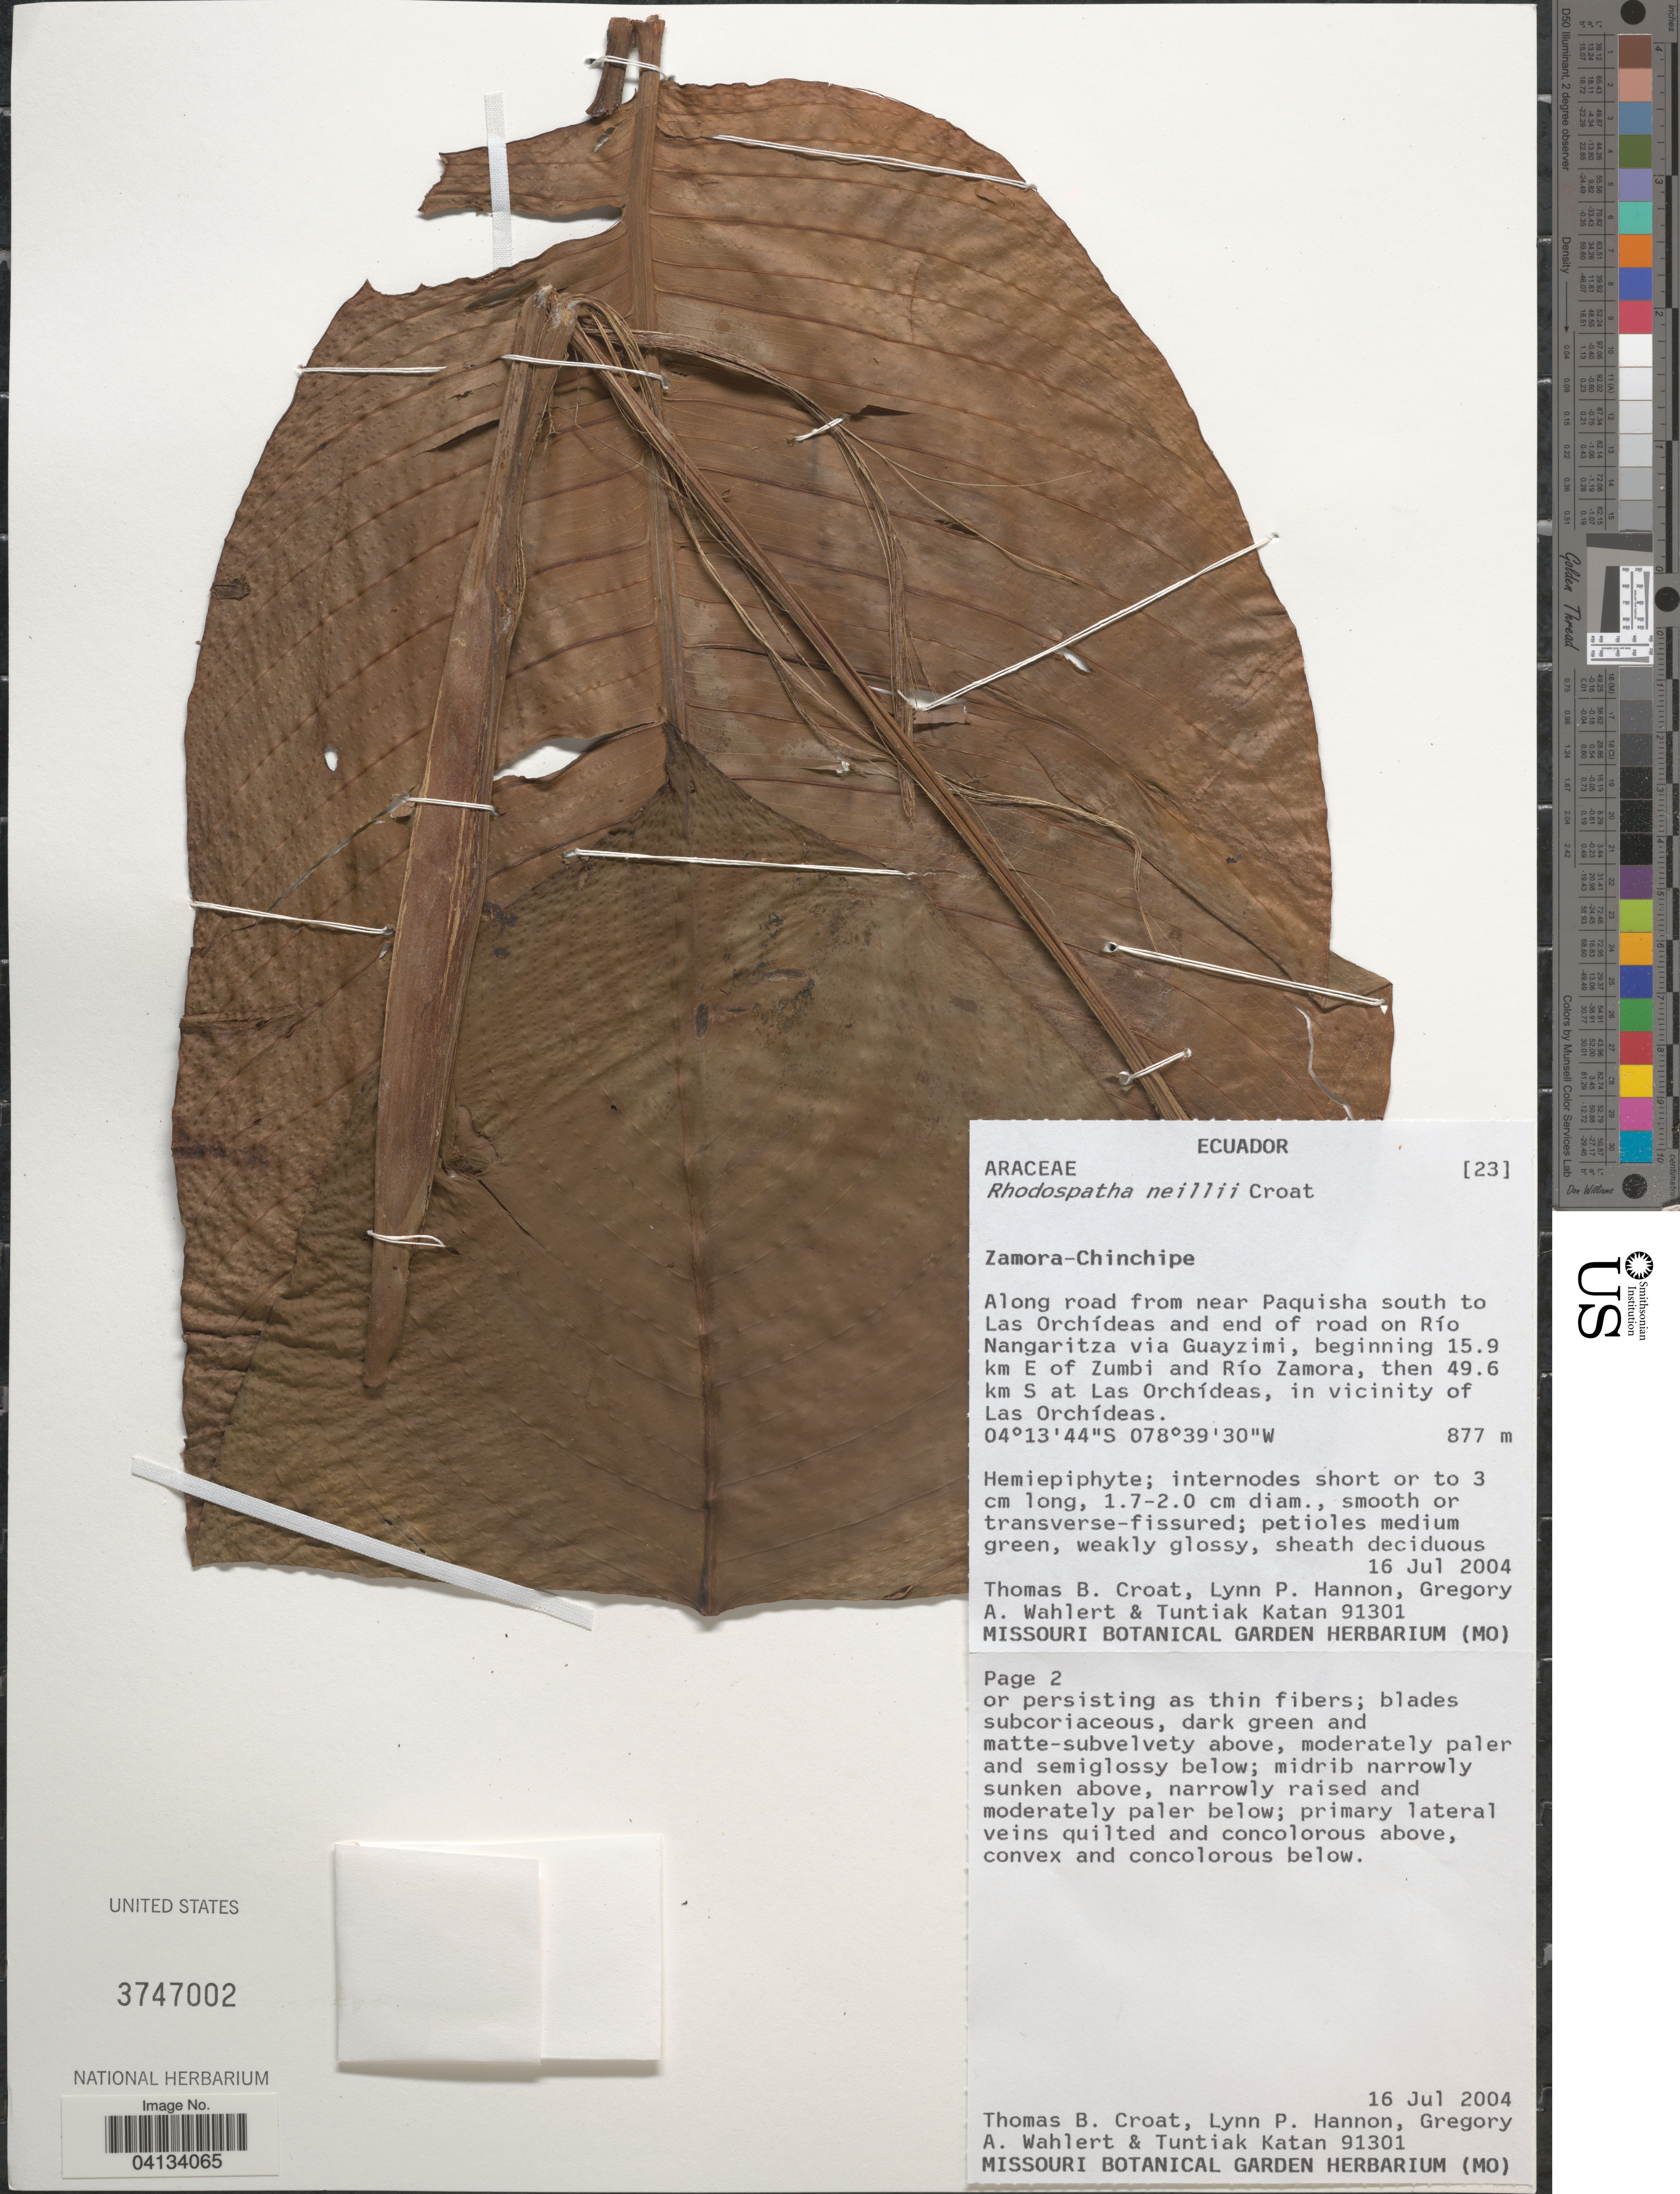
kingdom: Plantae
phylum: Tracheophyta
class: Liliopsida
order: Alismatales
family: Araceae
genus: Rhodospatha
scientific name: Rhodospatha neillii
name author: Croat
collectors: T. B. Croat, L. Hannon, G. A. Wahlert & T. Katan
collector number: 91301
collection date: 2004-07-16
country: Ecuador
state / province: Zamora-Chinchipe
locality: Along road from near Paquisha south to Las Orchídeas and end of road on Río Nangaritza via Guayzimi, beginning 15.9 km E of Zumbi and Río Zamora, then 49.6 km S at Las Orchídeas, in vicinity of Las Orchídeas.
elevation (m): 877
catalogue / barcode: US 3747002